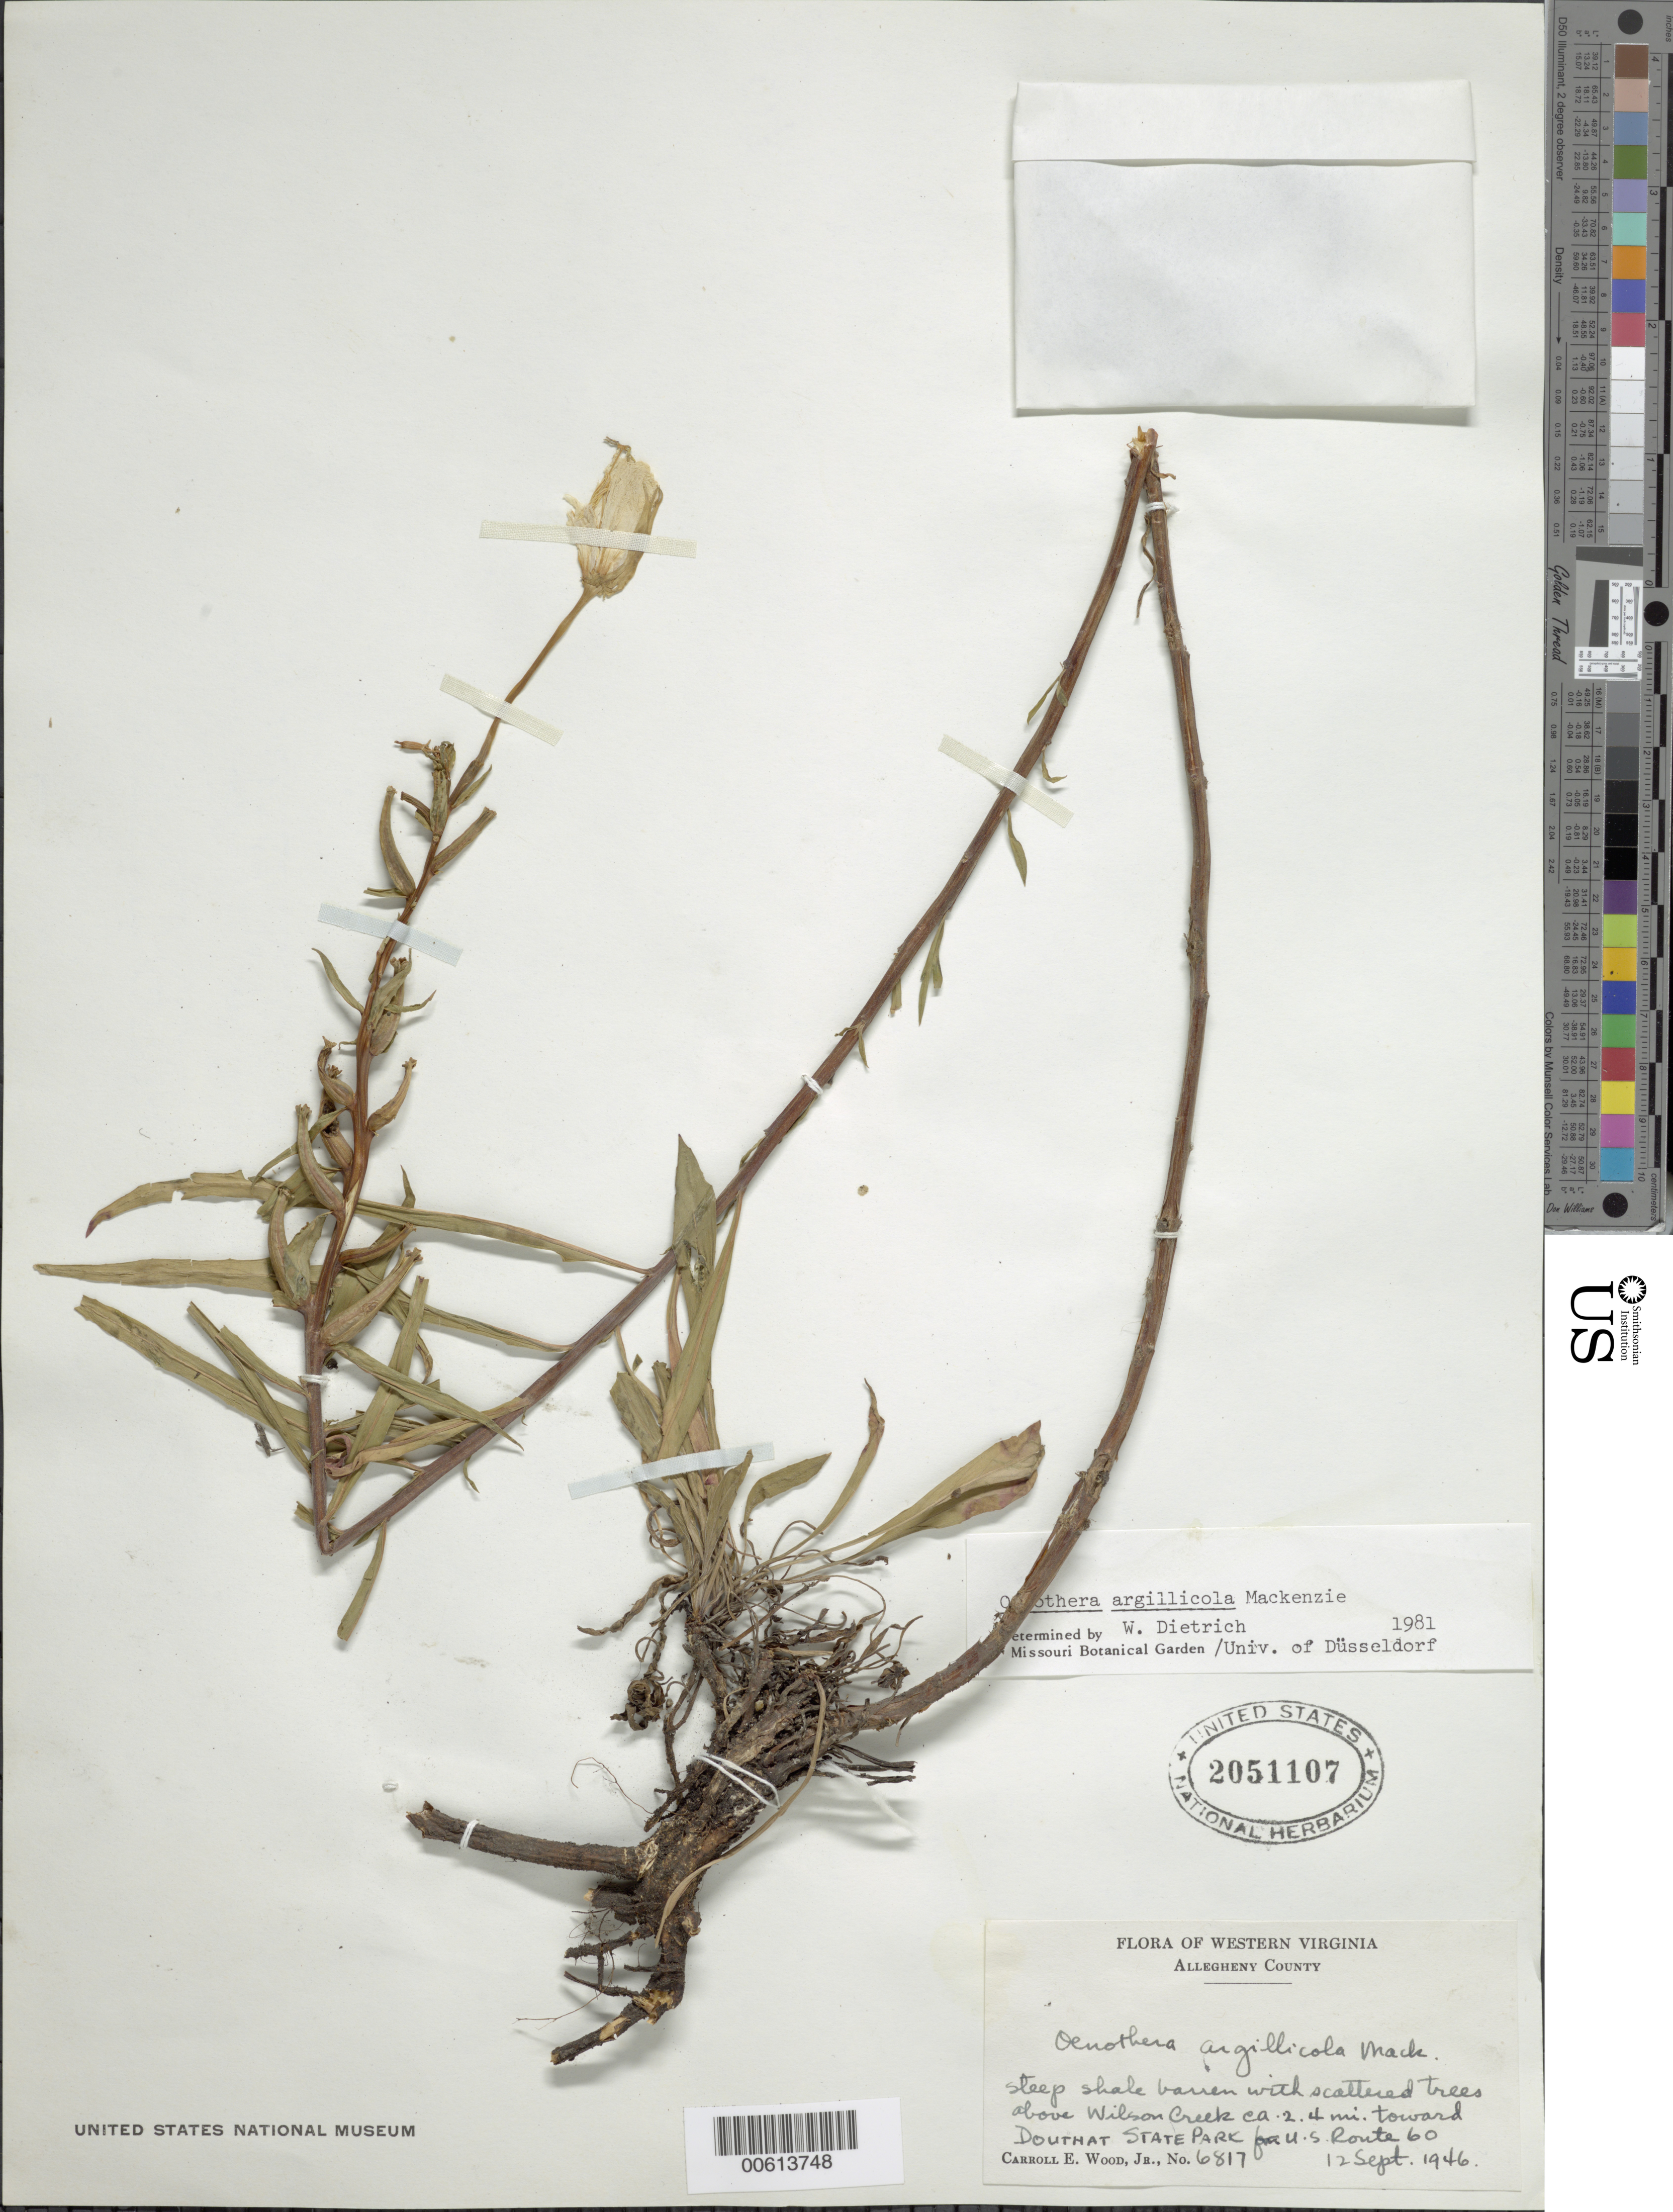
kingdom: Plantae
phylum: Tracheophyta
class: Magnoliopsida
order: Myrtales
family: Onagraceae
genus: Oenothera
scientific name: Oenothera argillicola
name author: Mackenz.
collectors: C. Wood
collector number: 6817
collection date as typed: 12 Sep 1946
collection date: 1946-09-12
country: United States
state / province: Virginia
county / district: Alleghany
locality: Douthat State Park on US Route 60, Wilson Creek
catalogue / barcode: US 2051107